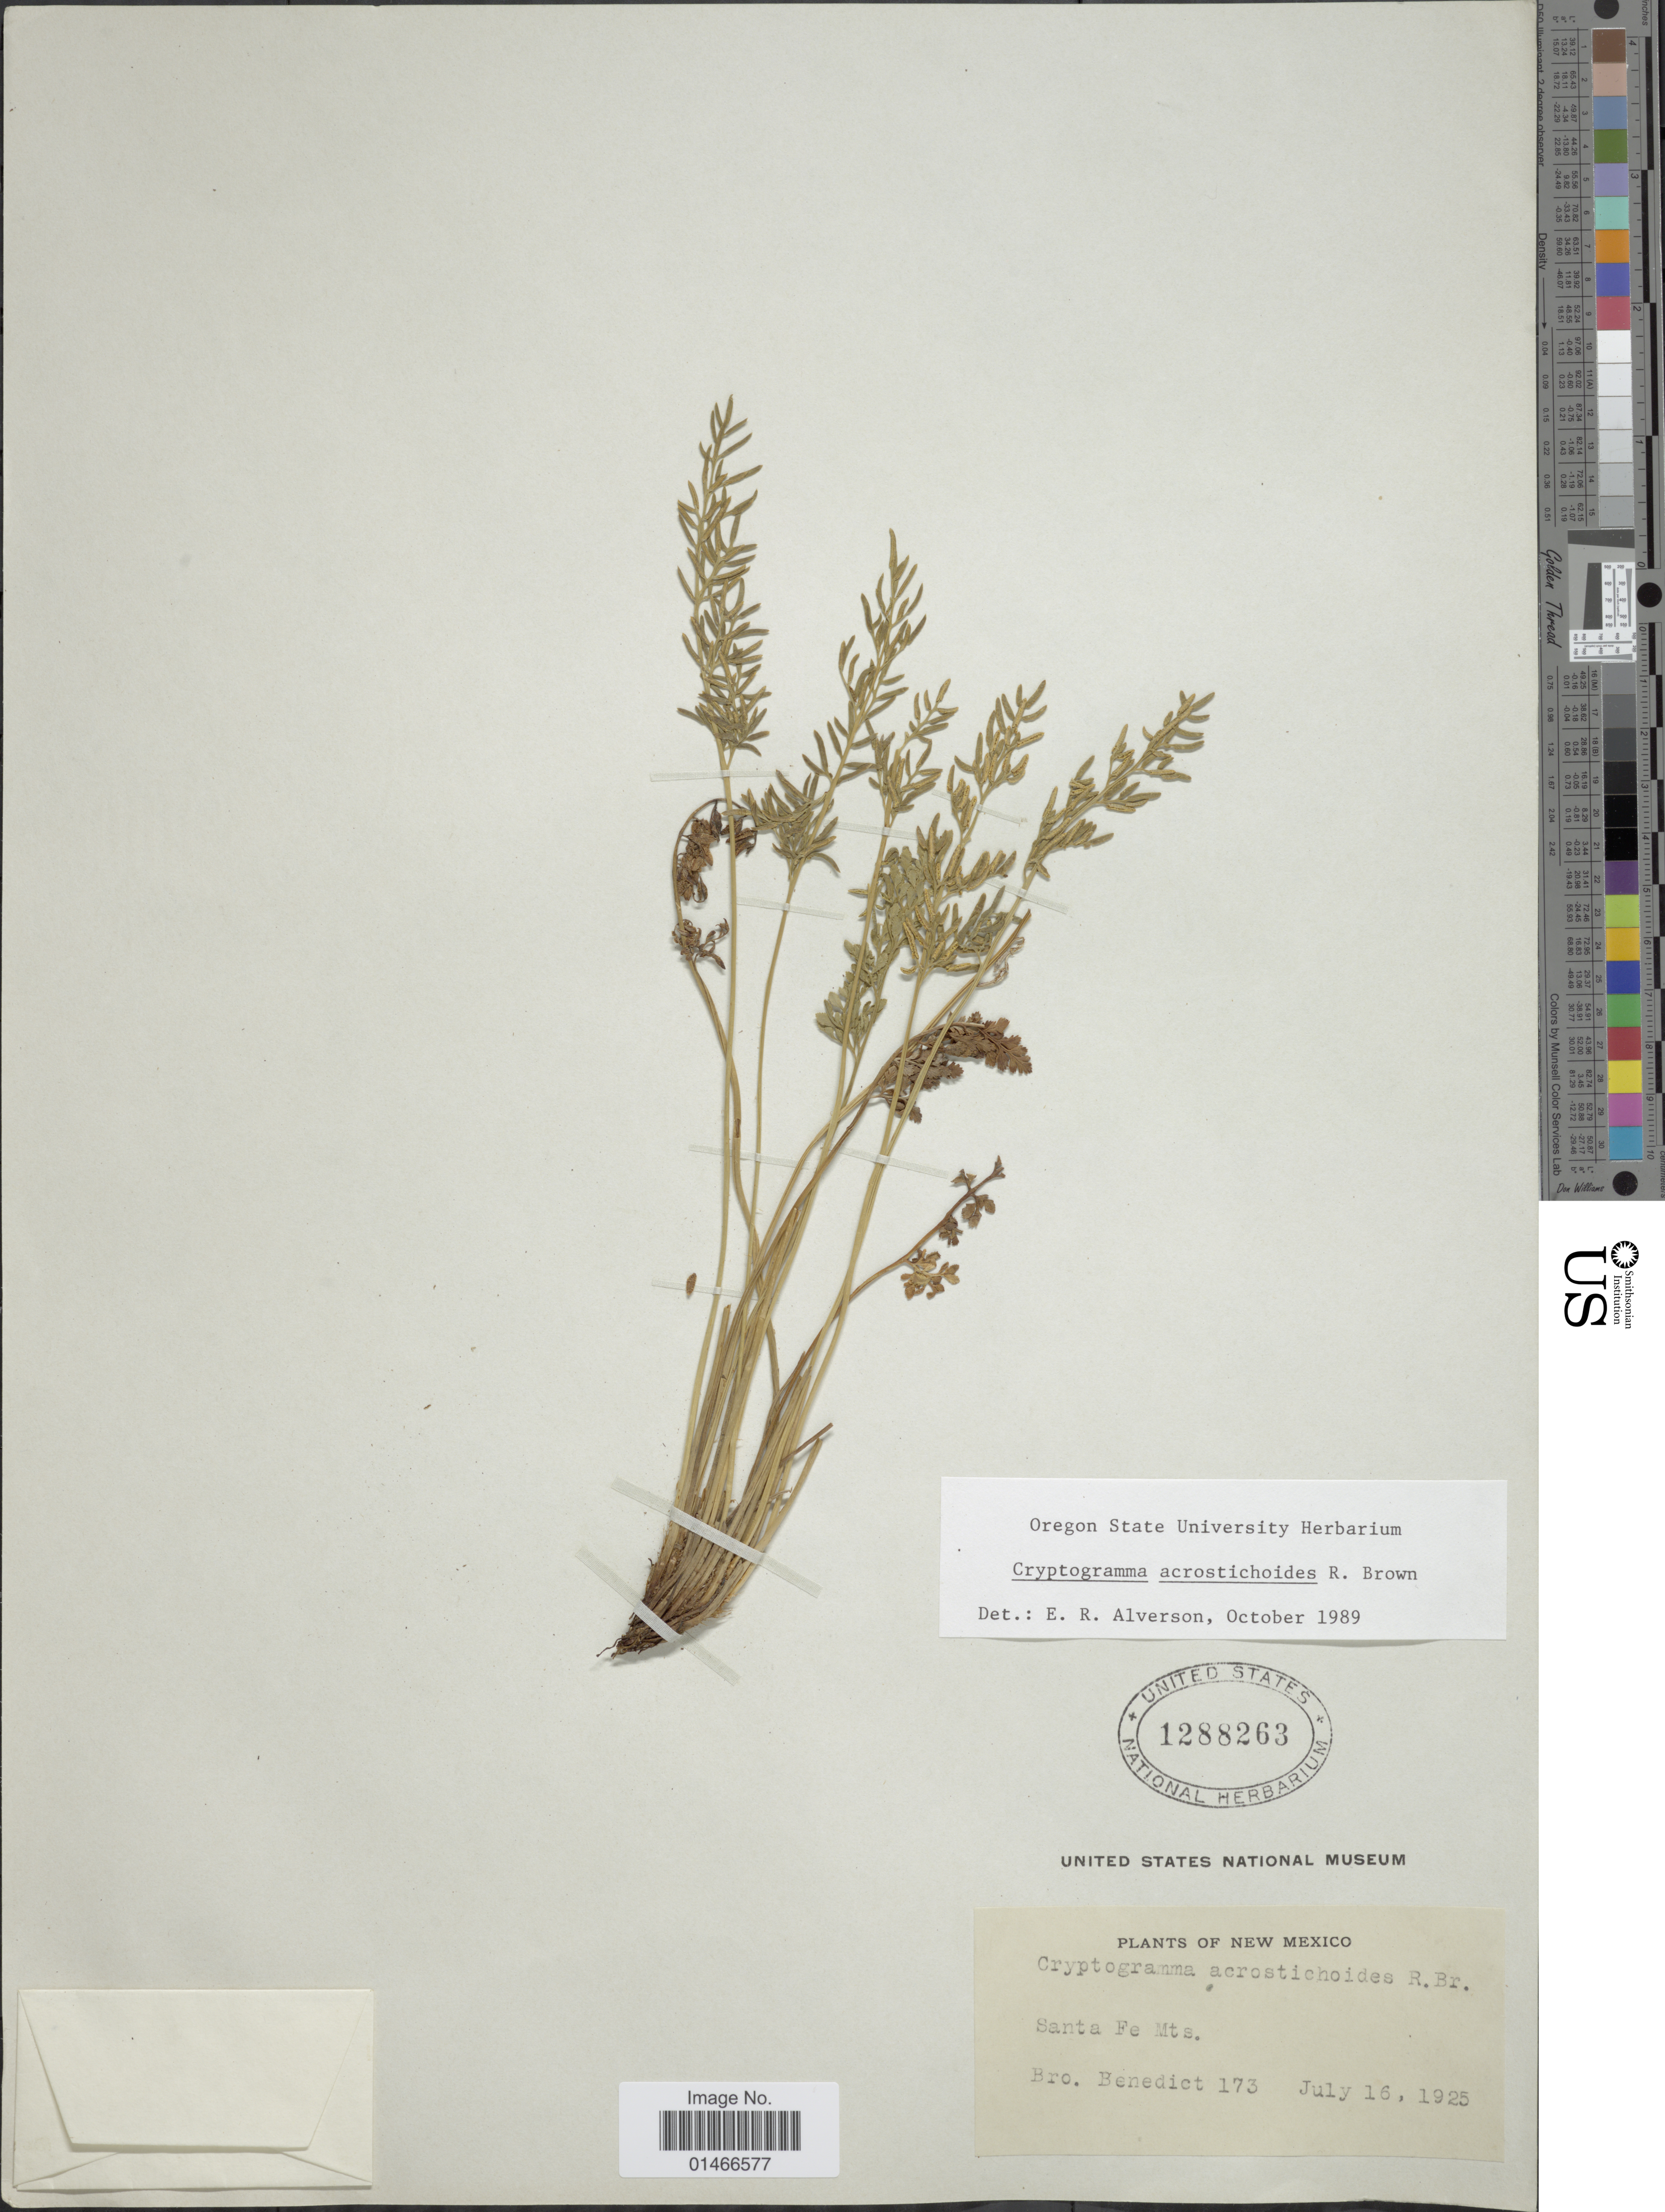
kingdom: Plantae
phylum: Tracheophyta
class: Polypodiopsida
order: Polypodiales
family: Pteridaceae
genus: Cryptogramma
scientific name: Cryptogramma acrostichoides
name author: R. Br.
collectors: Bro. Benedict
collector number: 173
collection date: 1925-07-16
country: United States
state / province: New Mexico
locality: Santa Fe Mts.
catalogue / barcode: US 1288263